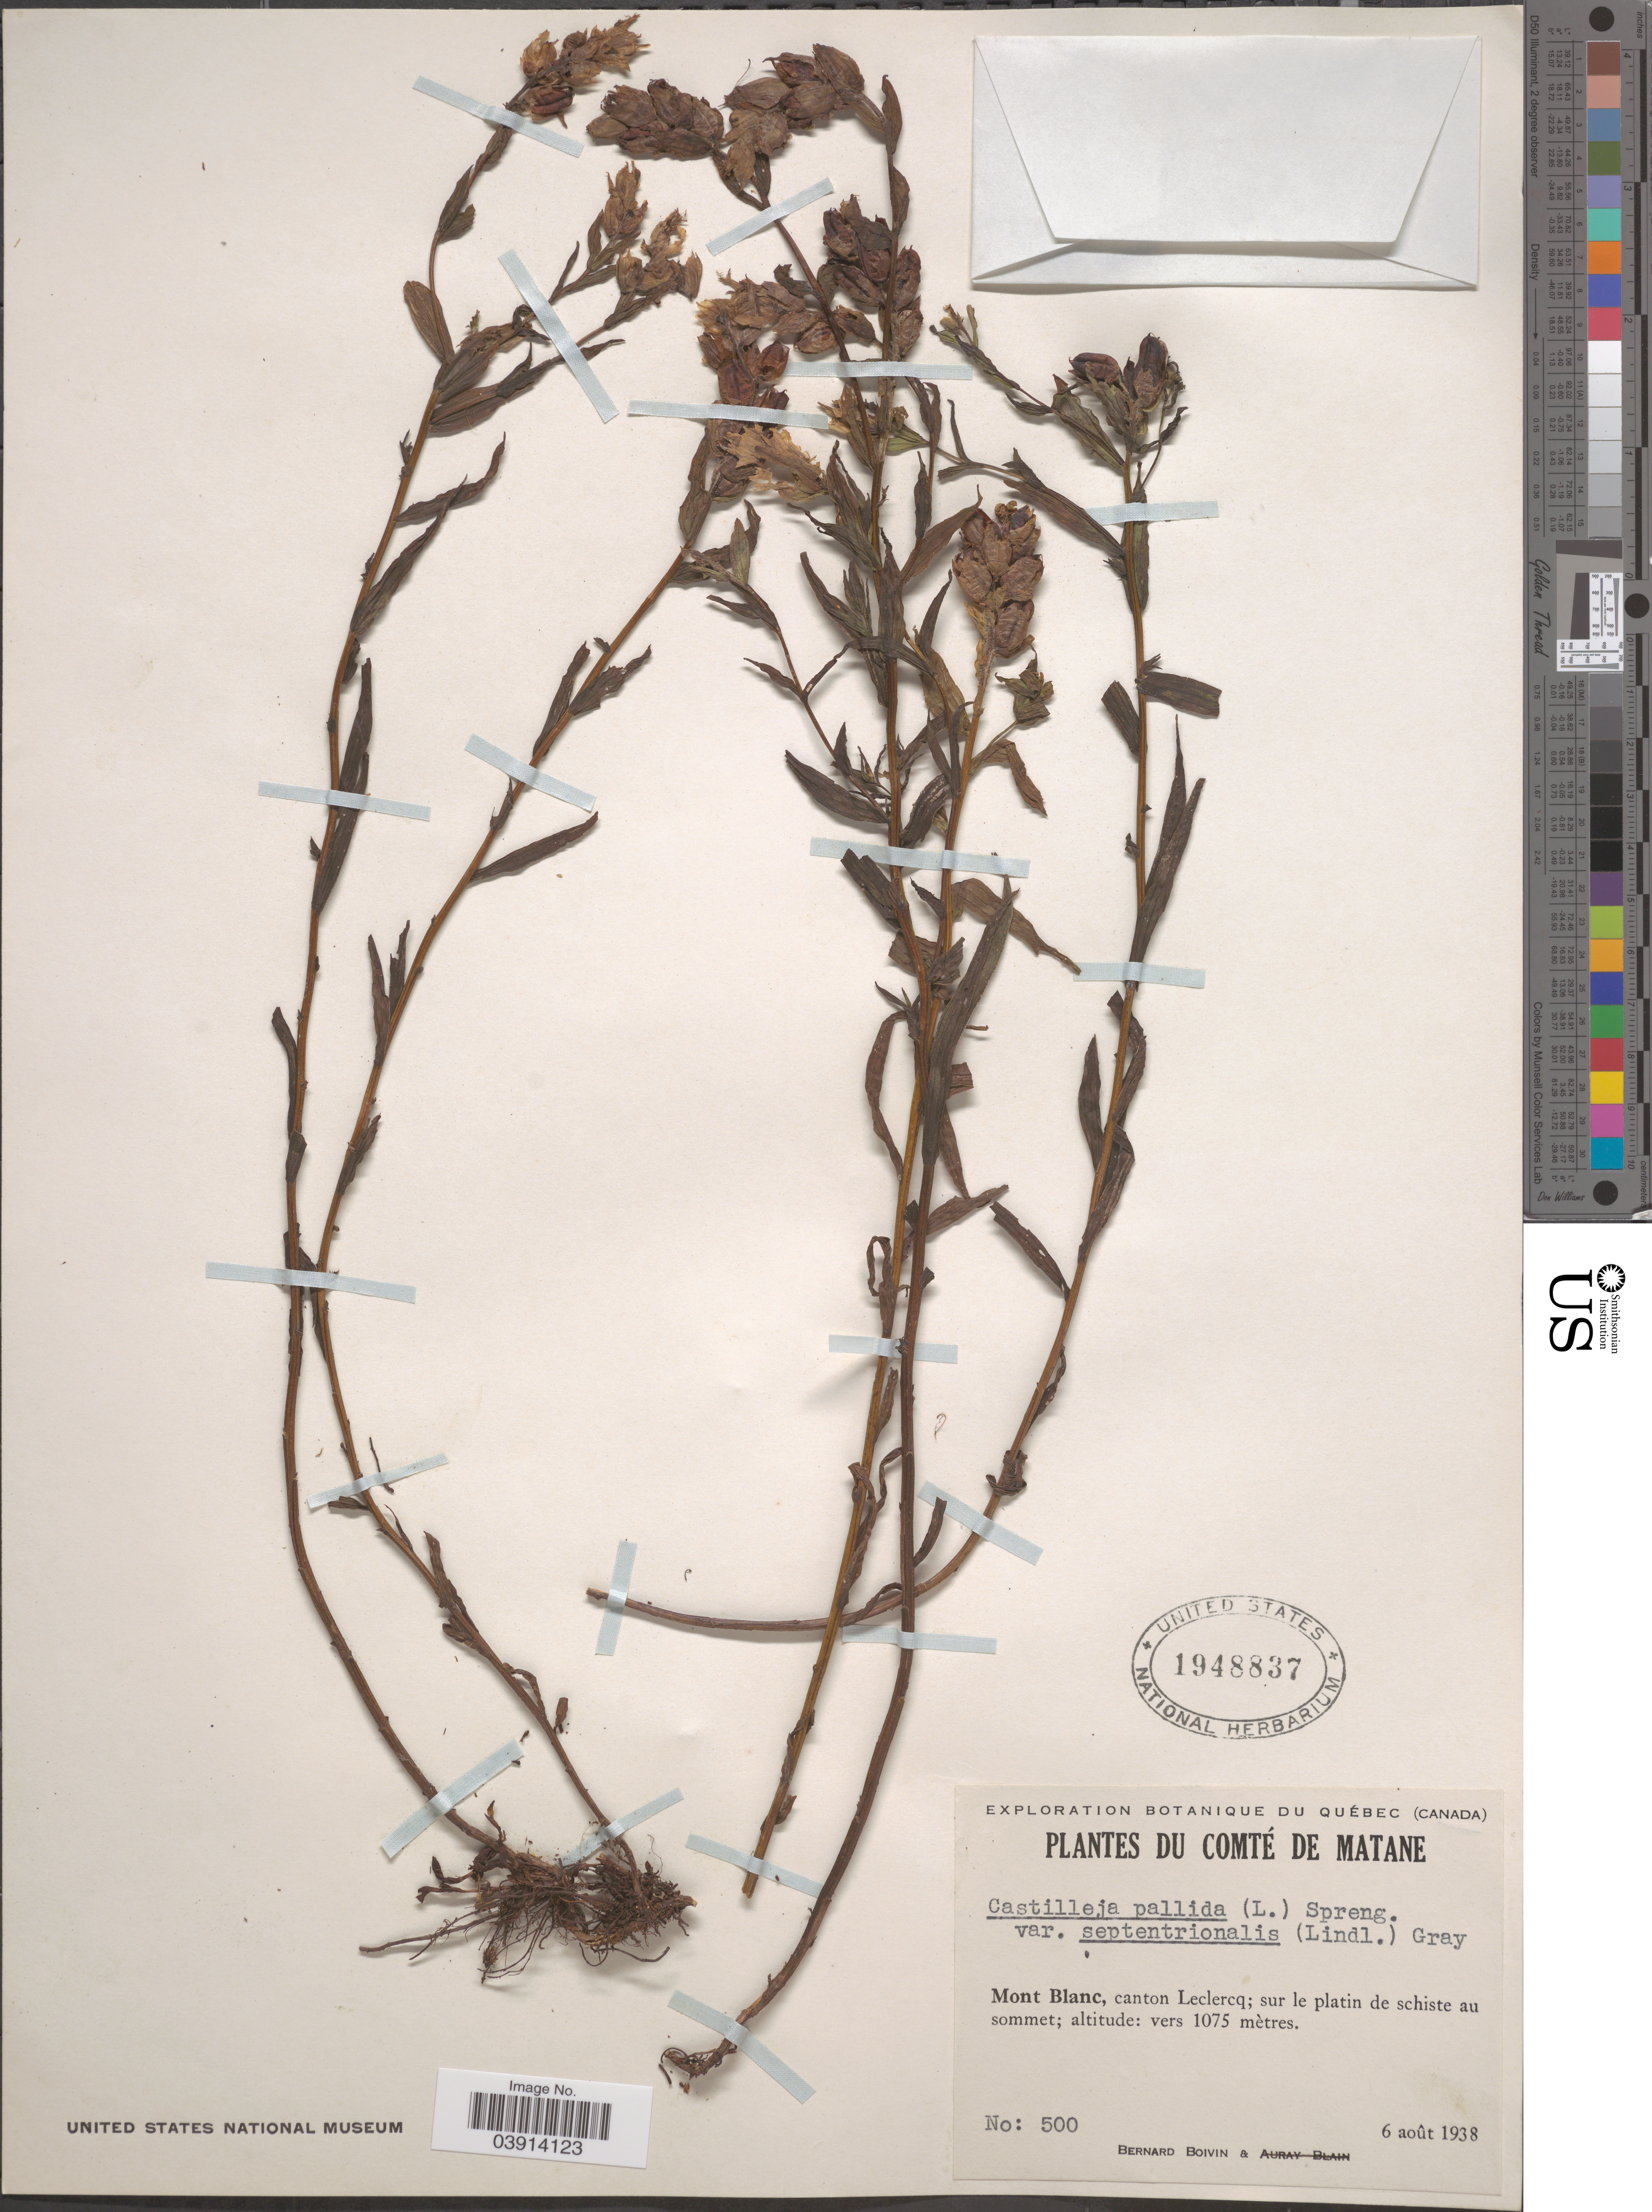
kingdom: Plantae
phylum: Tracheophyta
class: Magnoliopsida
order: Lamiales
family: Orobanchaceae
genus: Castilleja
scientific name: Castilleja septentrionalis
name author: Lindl.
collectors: J. R. B. Boivin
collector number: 500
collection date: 1938-08-06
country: Canada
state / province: Quebec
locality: Comté de Matane. Mont Blanc, canton Leclercq.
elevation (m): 1075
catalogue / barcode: US 1948837